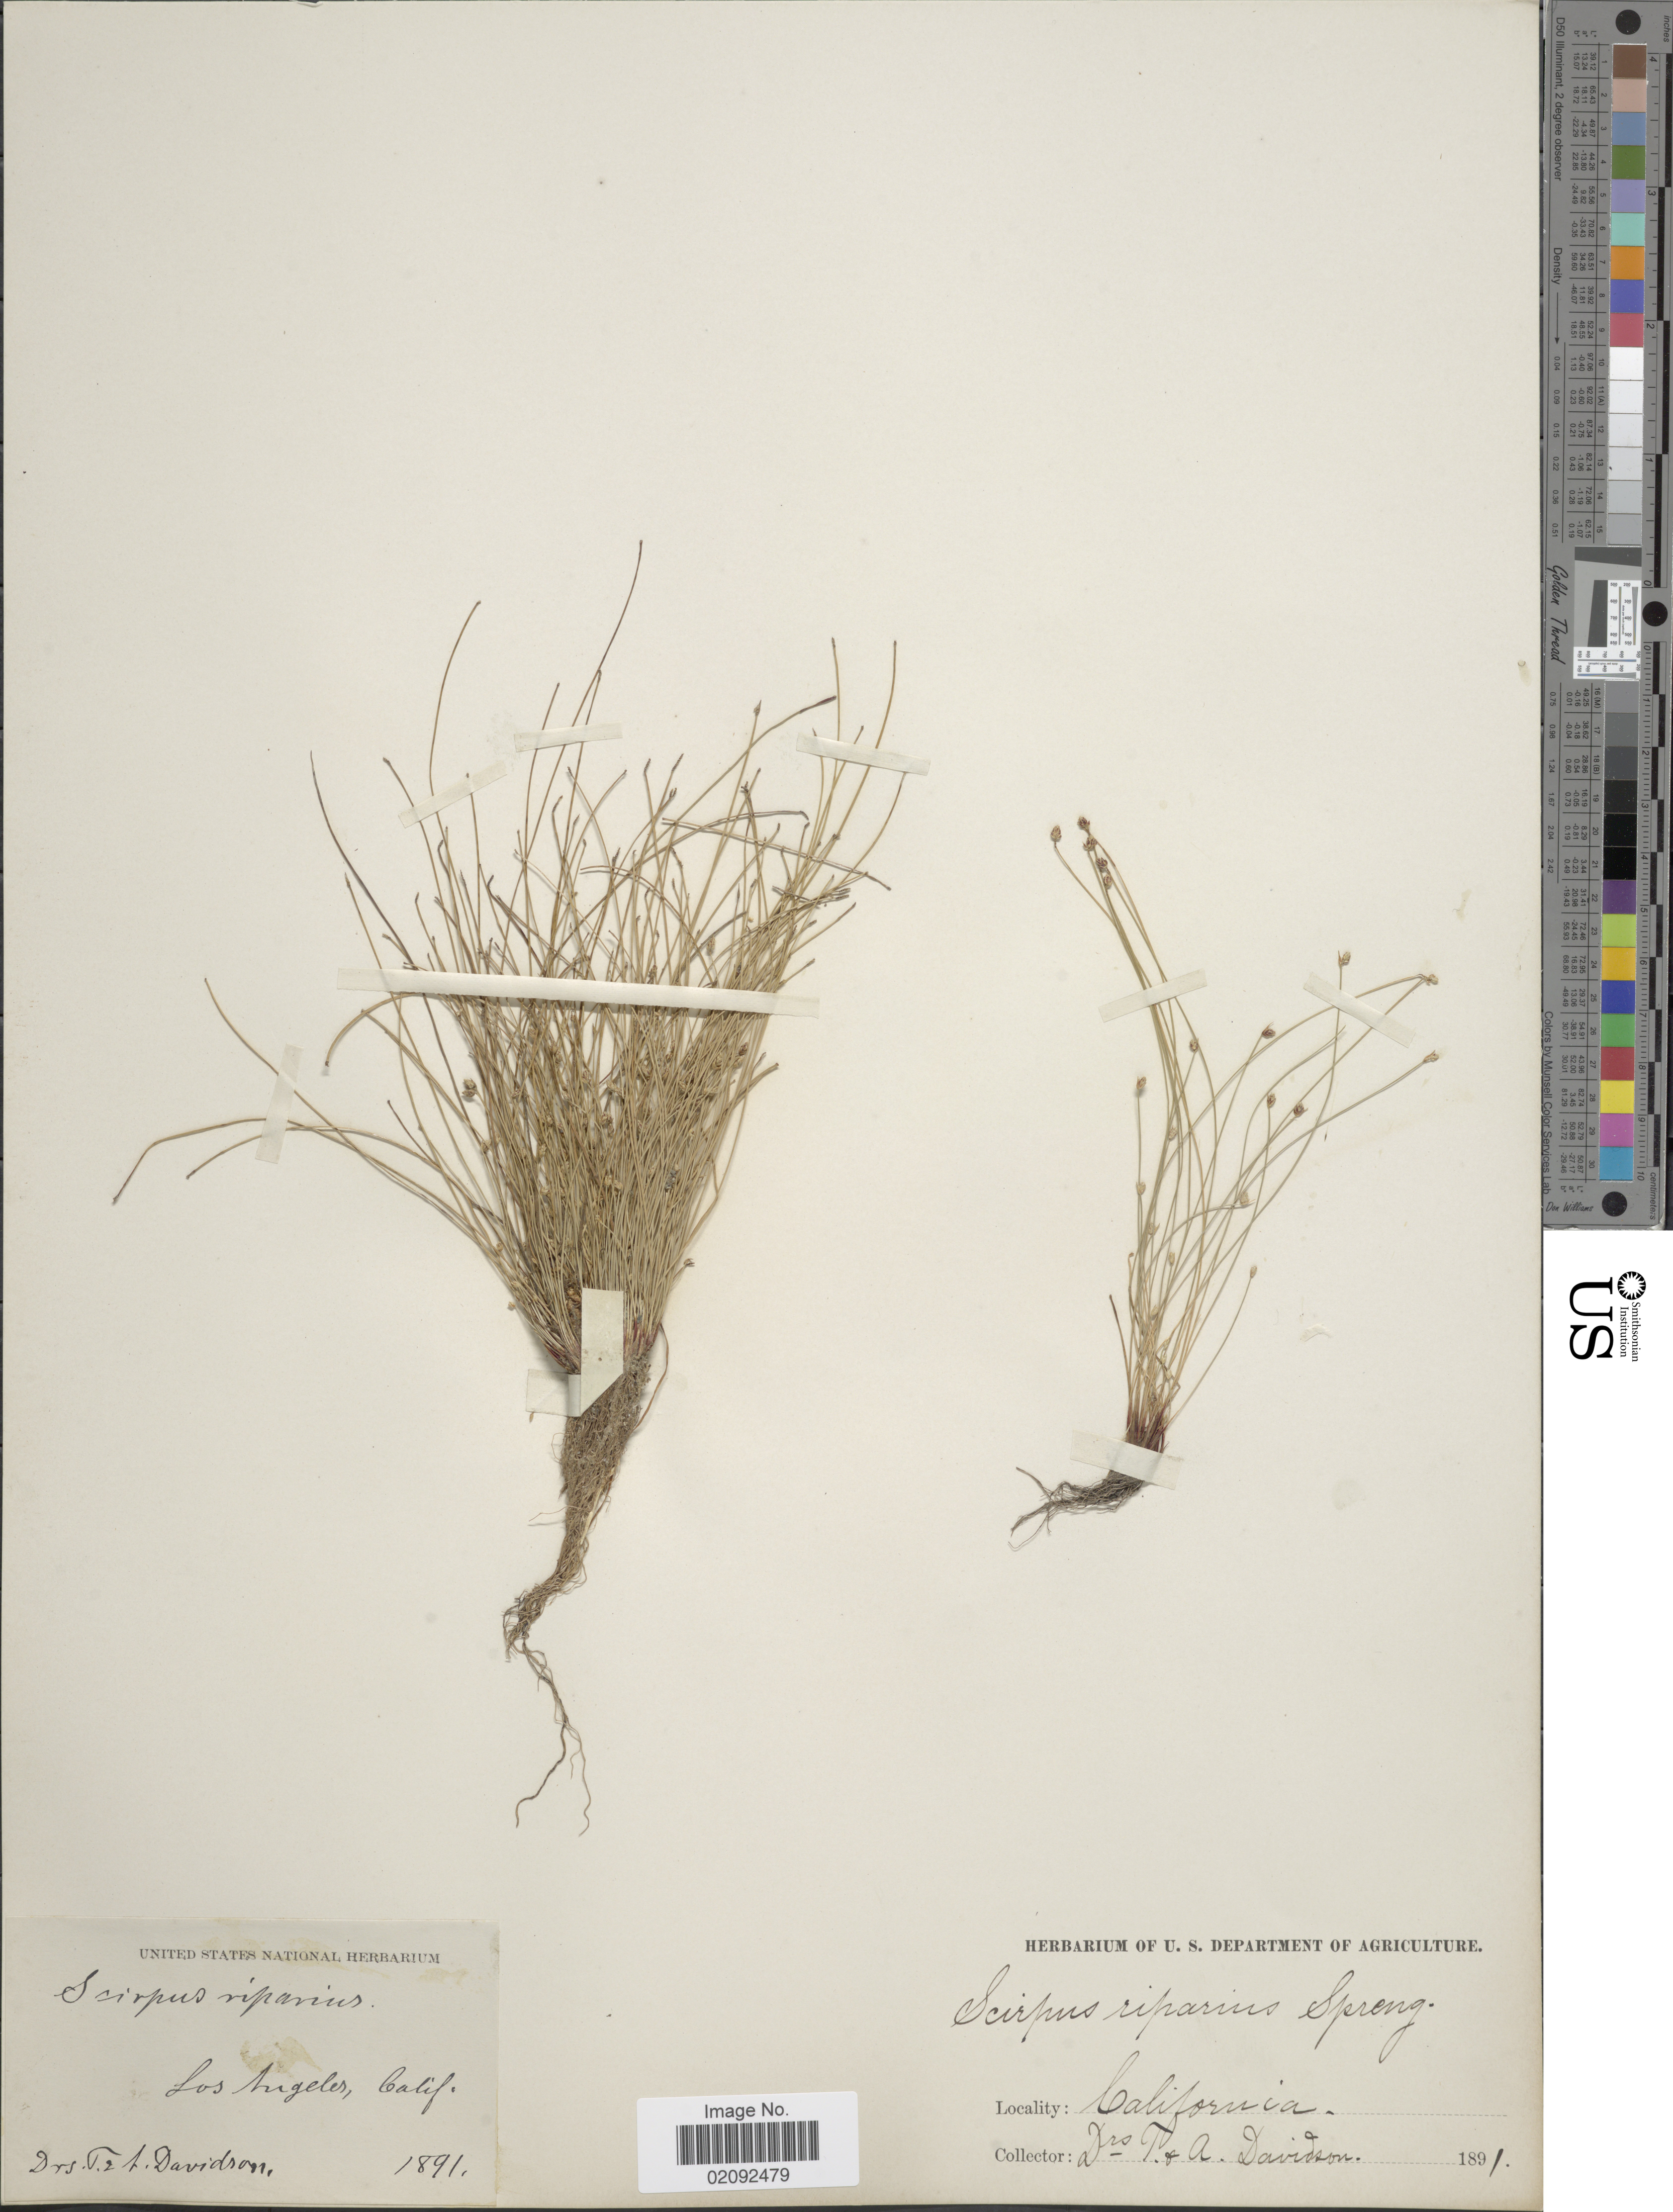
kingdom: Plantae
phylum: Tracheophyta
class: Liliopsida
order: Poales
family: Cyperaceae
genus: Isolepis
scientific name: Isolepis cernua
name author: (Vahl) Roem. & Schult.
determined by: Strong, Mark T., (BOT), Smithsonian Institution - National Museum of Natural History (UNITED STATES)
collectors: T. Davidson & A. Davidson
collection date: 1891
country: United States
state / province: California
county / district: Los Angeles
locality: Los Angeles